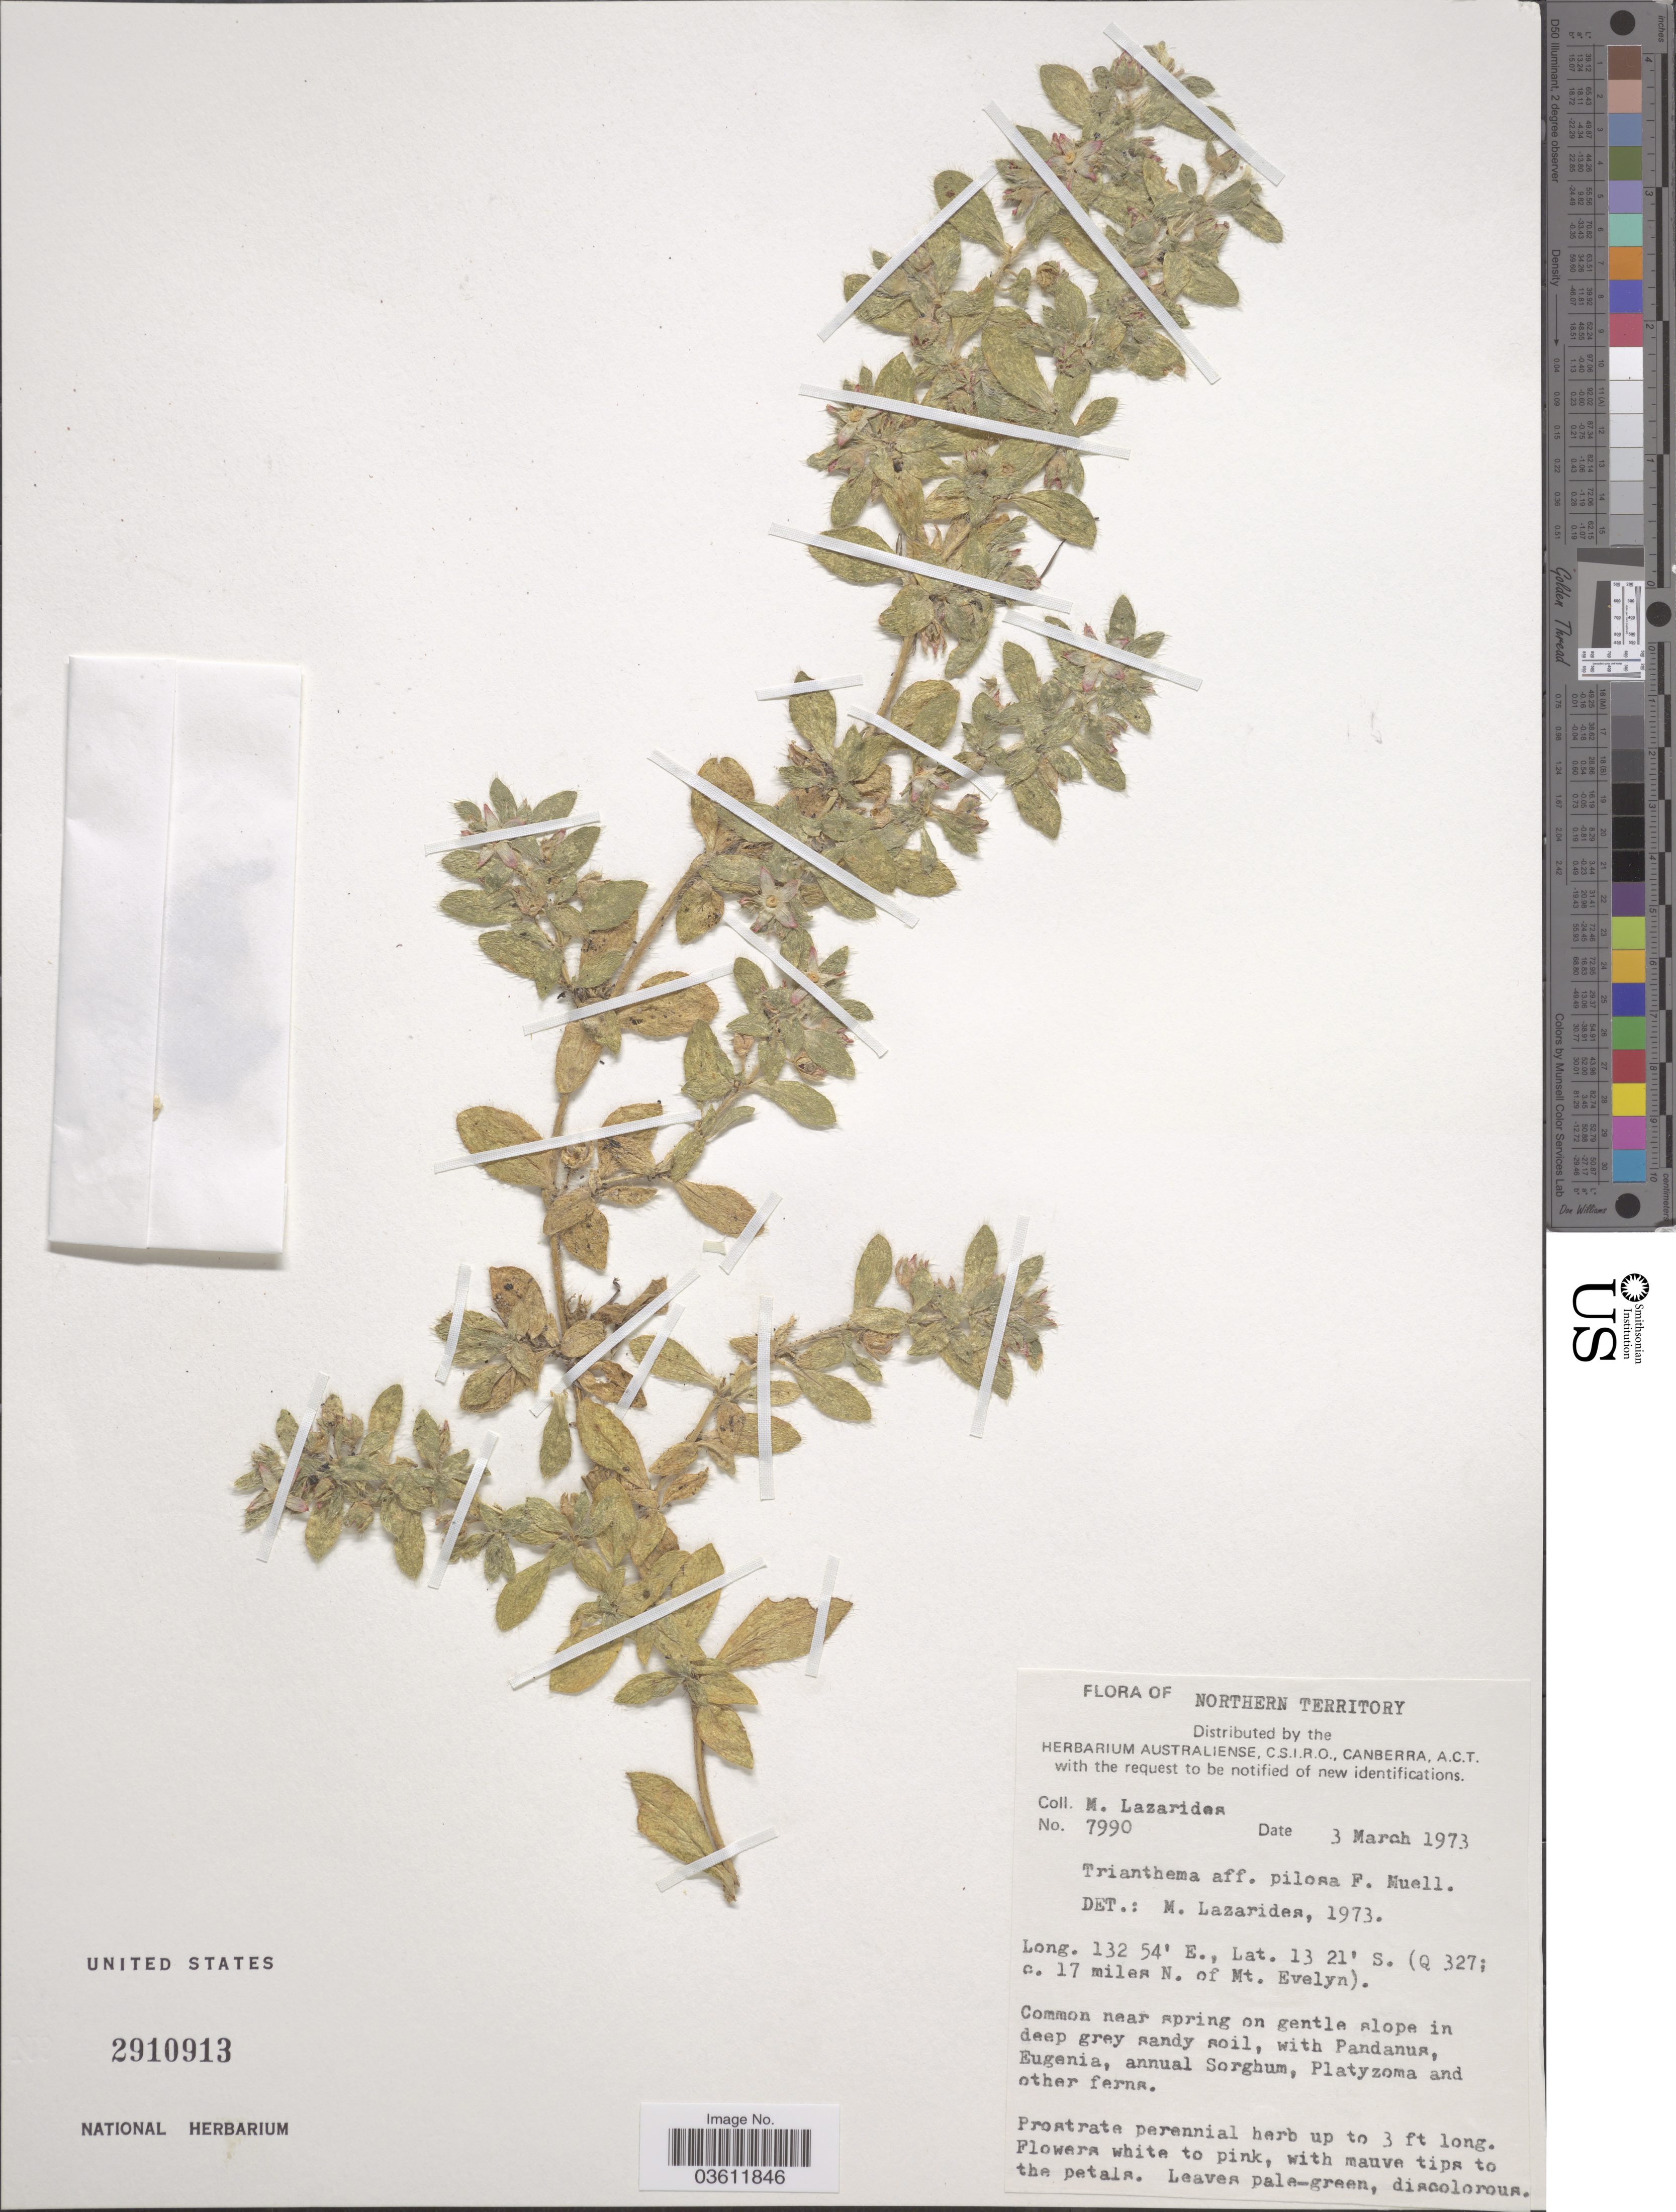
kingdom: Plantae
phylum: Tracheophyta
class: Magnoliopsida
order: Caryophyllales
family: Aizoaceae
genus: Trianthema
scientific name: Trianthema pilosum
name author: F. Muell.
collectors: M. Lazarides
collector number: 7990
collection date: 1973-03-03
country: Australia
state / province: Northern Territory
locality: (Q 327; c. 17 miles N. of Mt. Evelyn).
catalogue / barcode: US 2910913